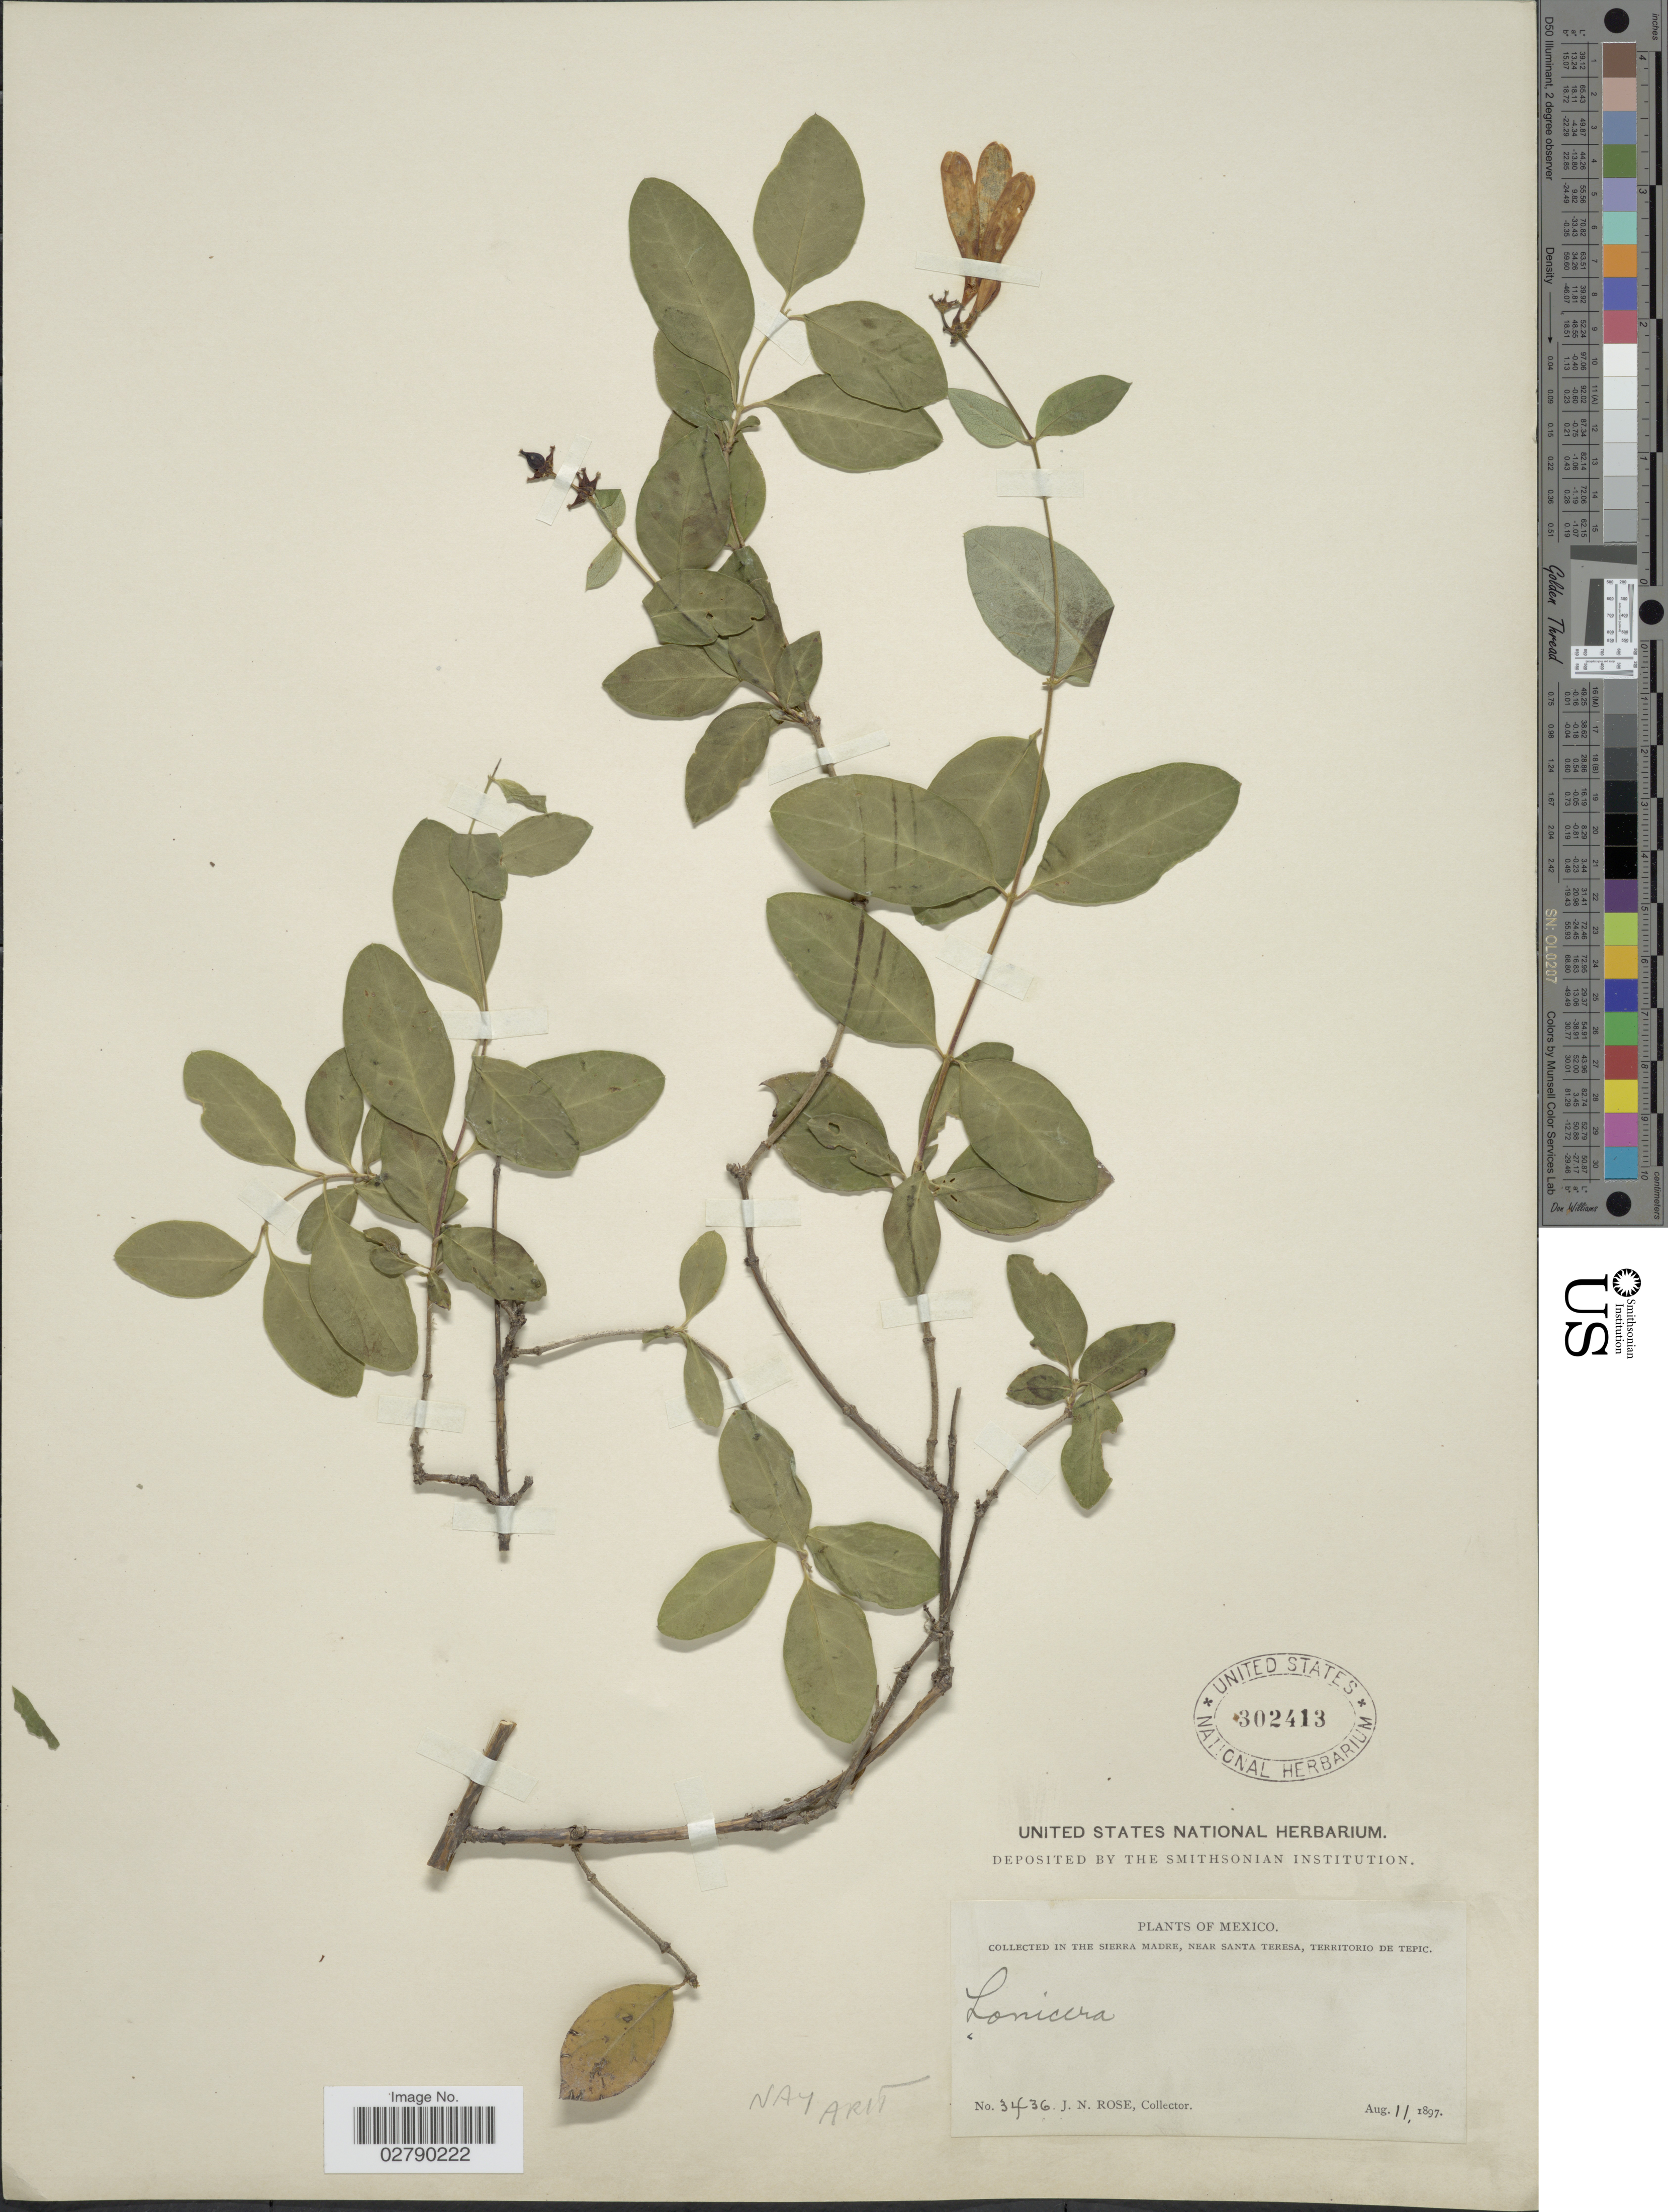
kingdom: Plantae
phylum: Tracheophyta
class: Magnoliopsida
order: Dipsacales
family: Caprifoliaceae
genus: Lonicera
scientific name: Lonicera pilosa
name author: Willd. ex Kunth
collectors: J. N. Rose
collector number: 3436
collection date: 1897-08-11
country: Mexico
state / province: Nayarit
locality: In the Sierra Madre, near Santa Teresa, Territorio de Tepic.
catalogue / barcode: US 302413